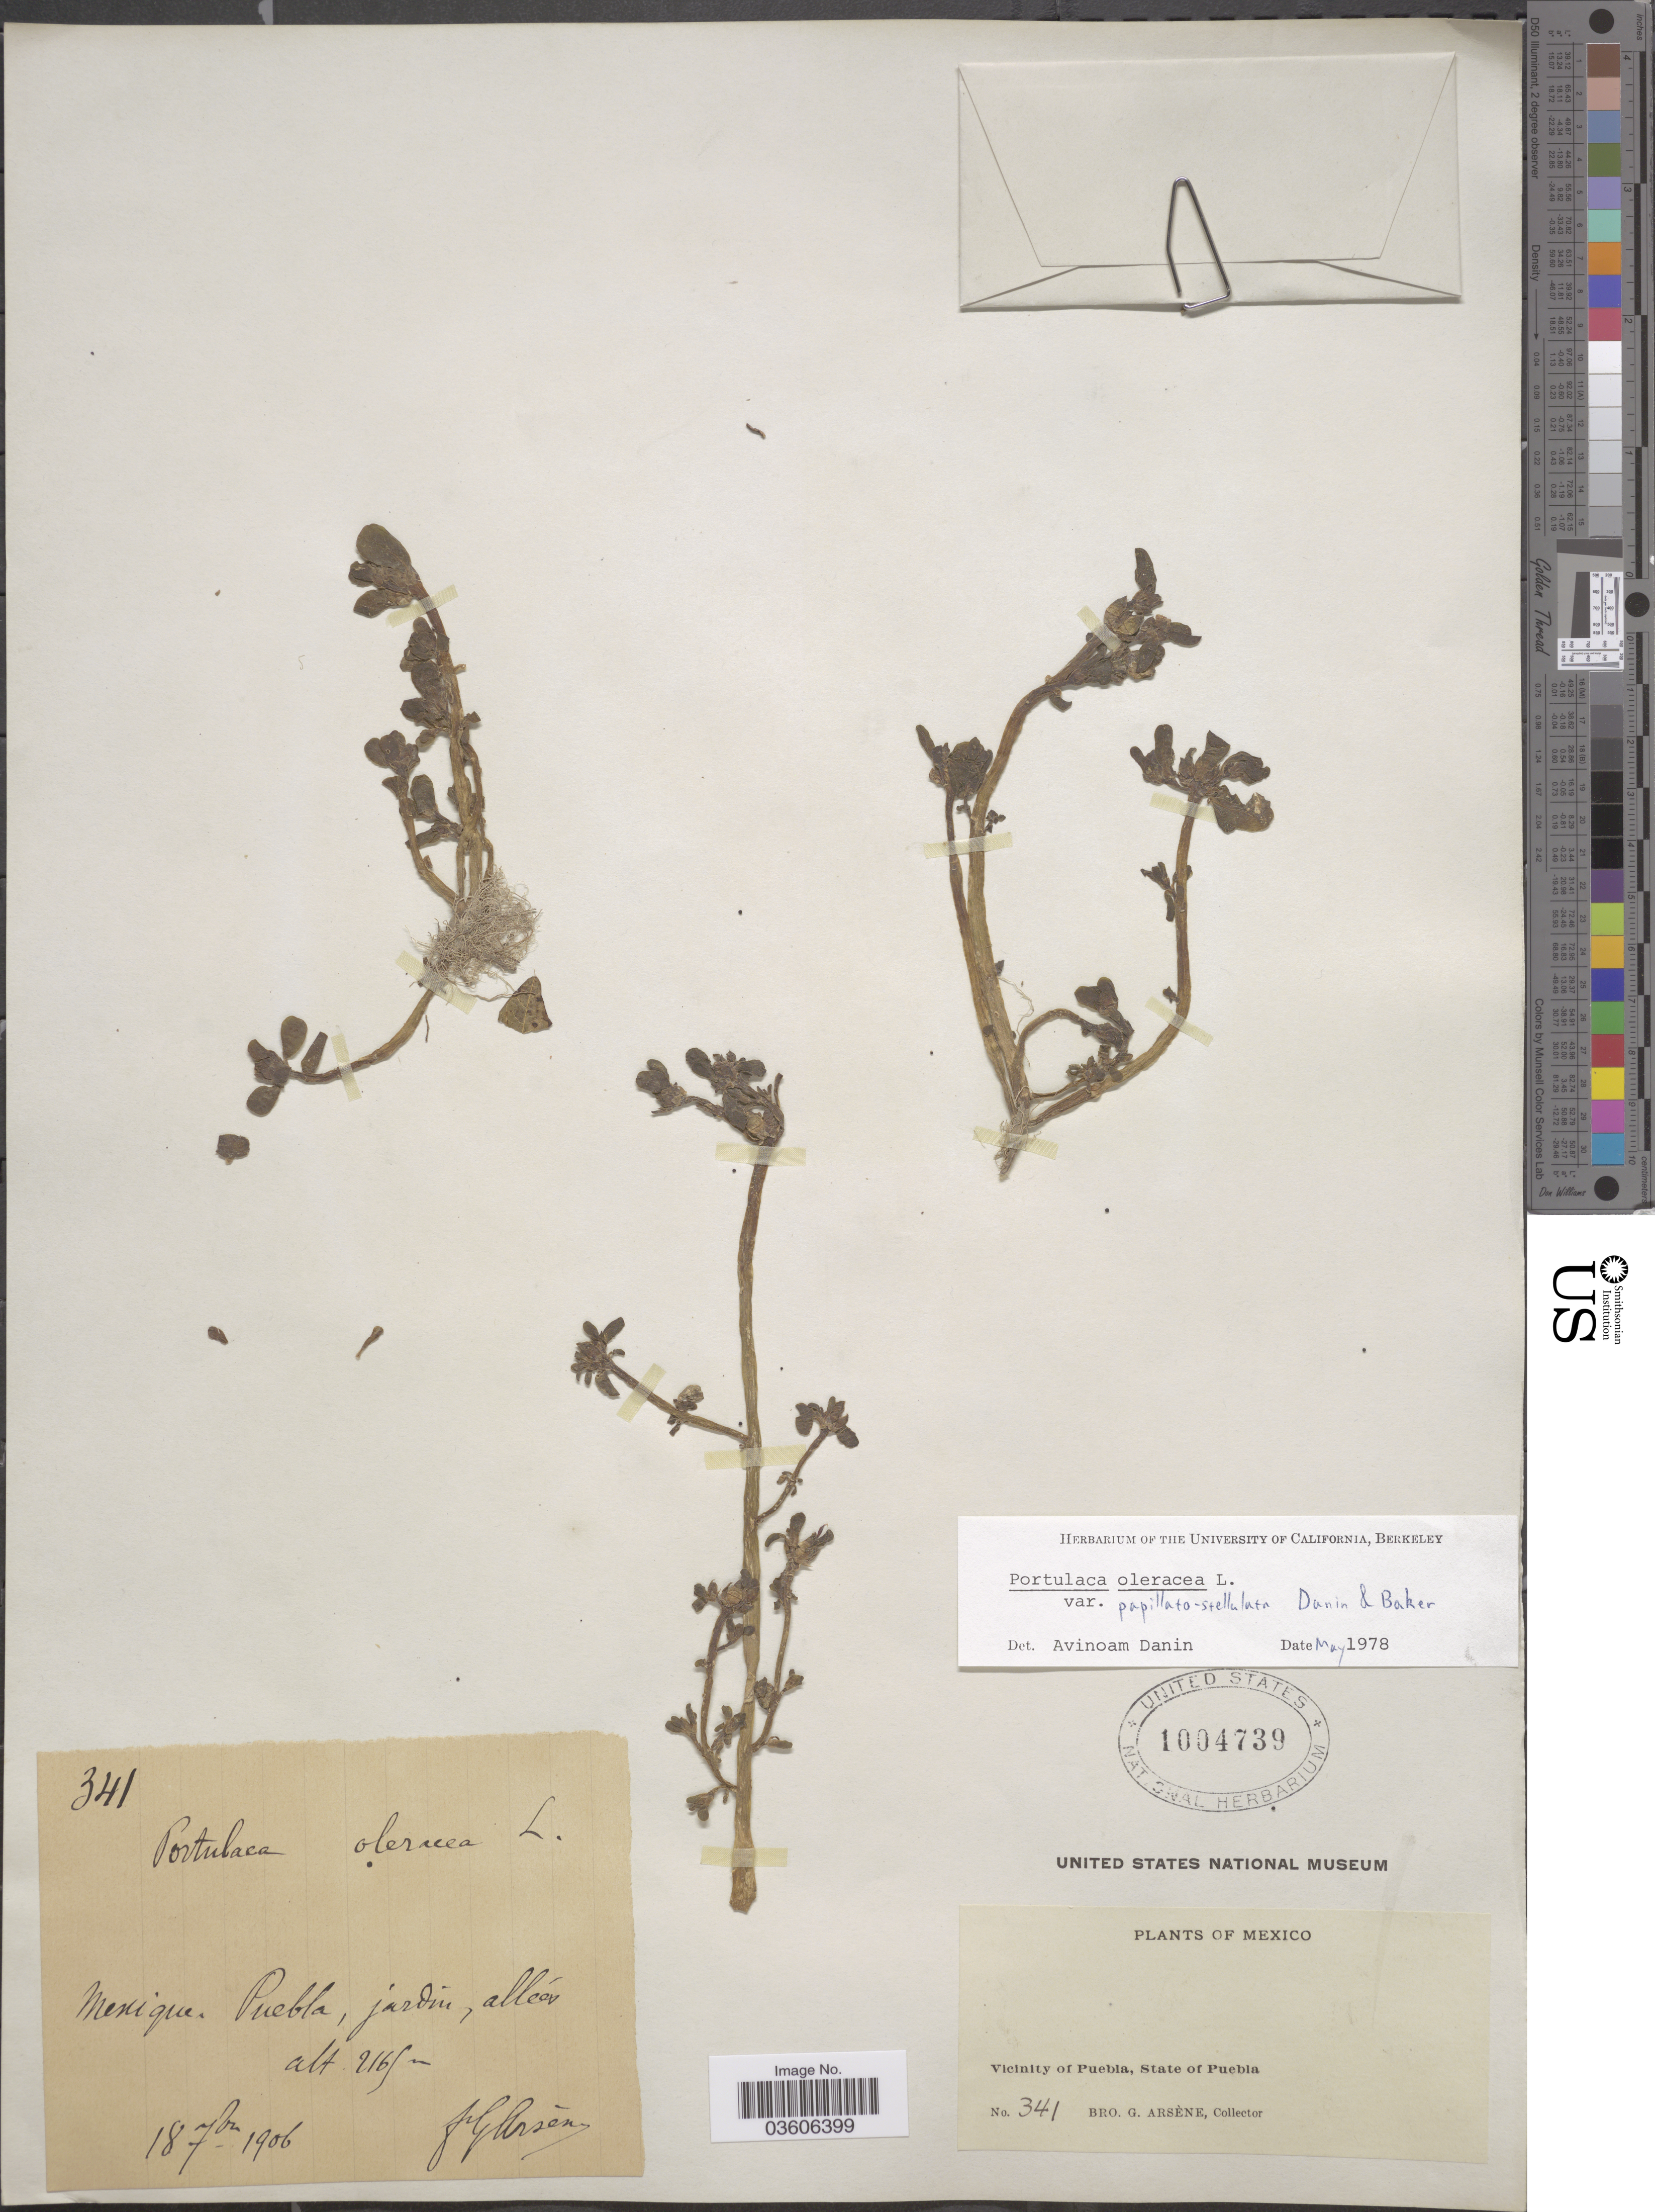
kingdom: Plantae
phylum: Tracheophyta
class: Magnoliopsida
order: Caryophyllales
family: Portulacaceae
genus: Portulaca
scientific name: Portulaca oleracea var. papillatostellulata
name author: L.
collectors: Bro. G. Arsène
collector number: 341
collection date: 1906-09-18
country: Mexico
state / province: Puebla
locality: Vicinity of Puebla. Jardin.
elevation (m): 2165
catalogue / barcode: US 1004739